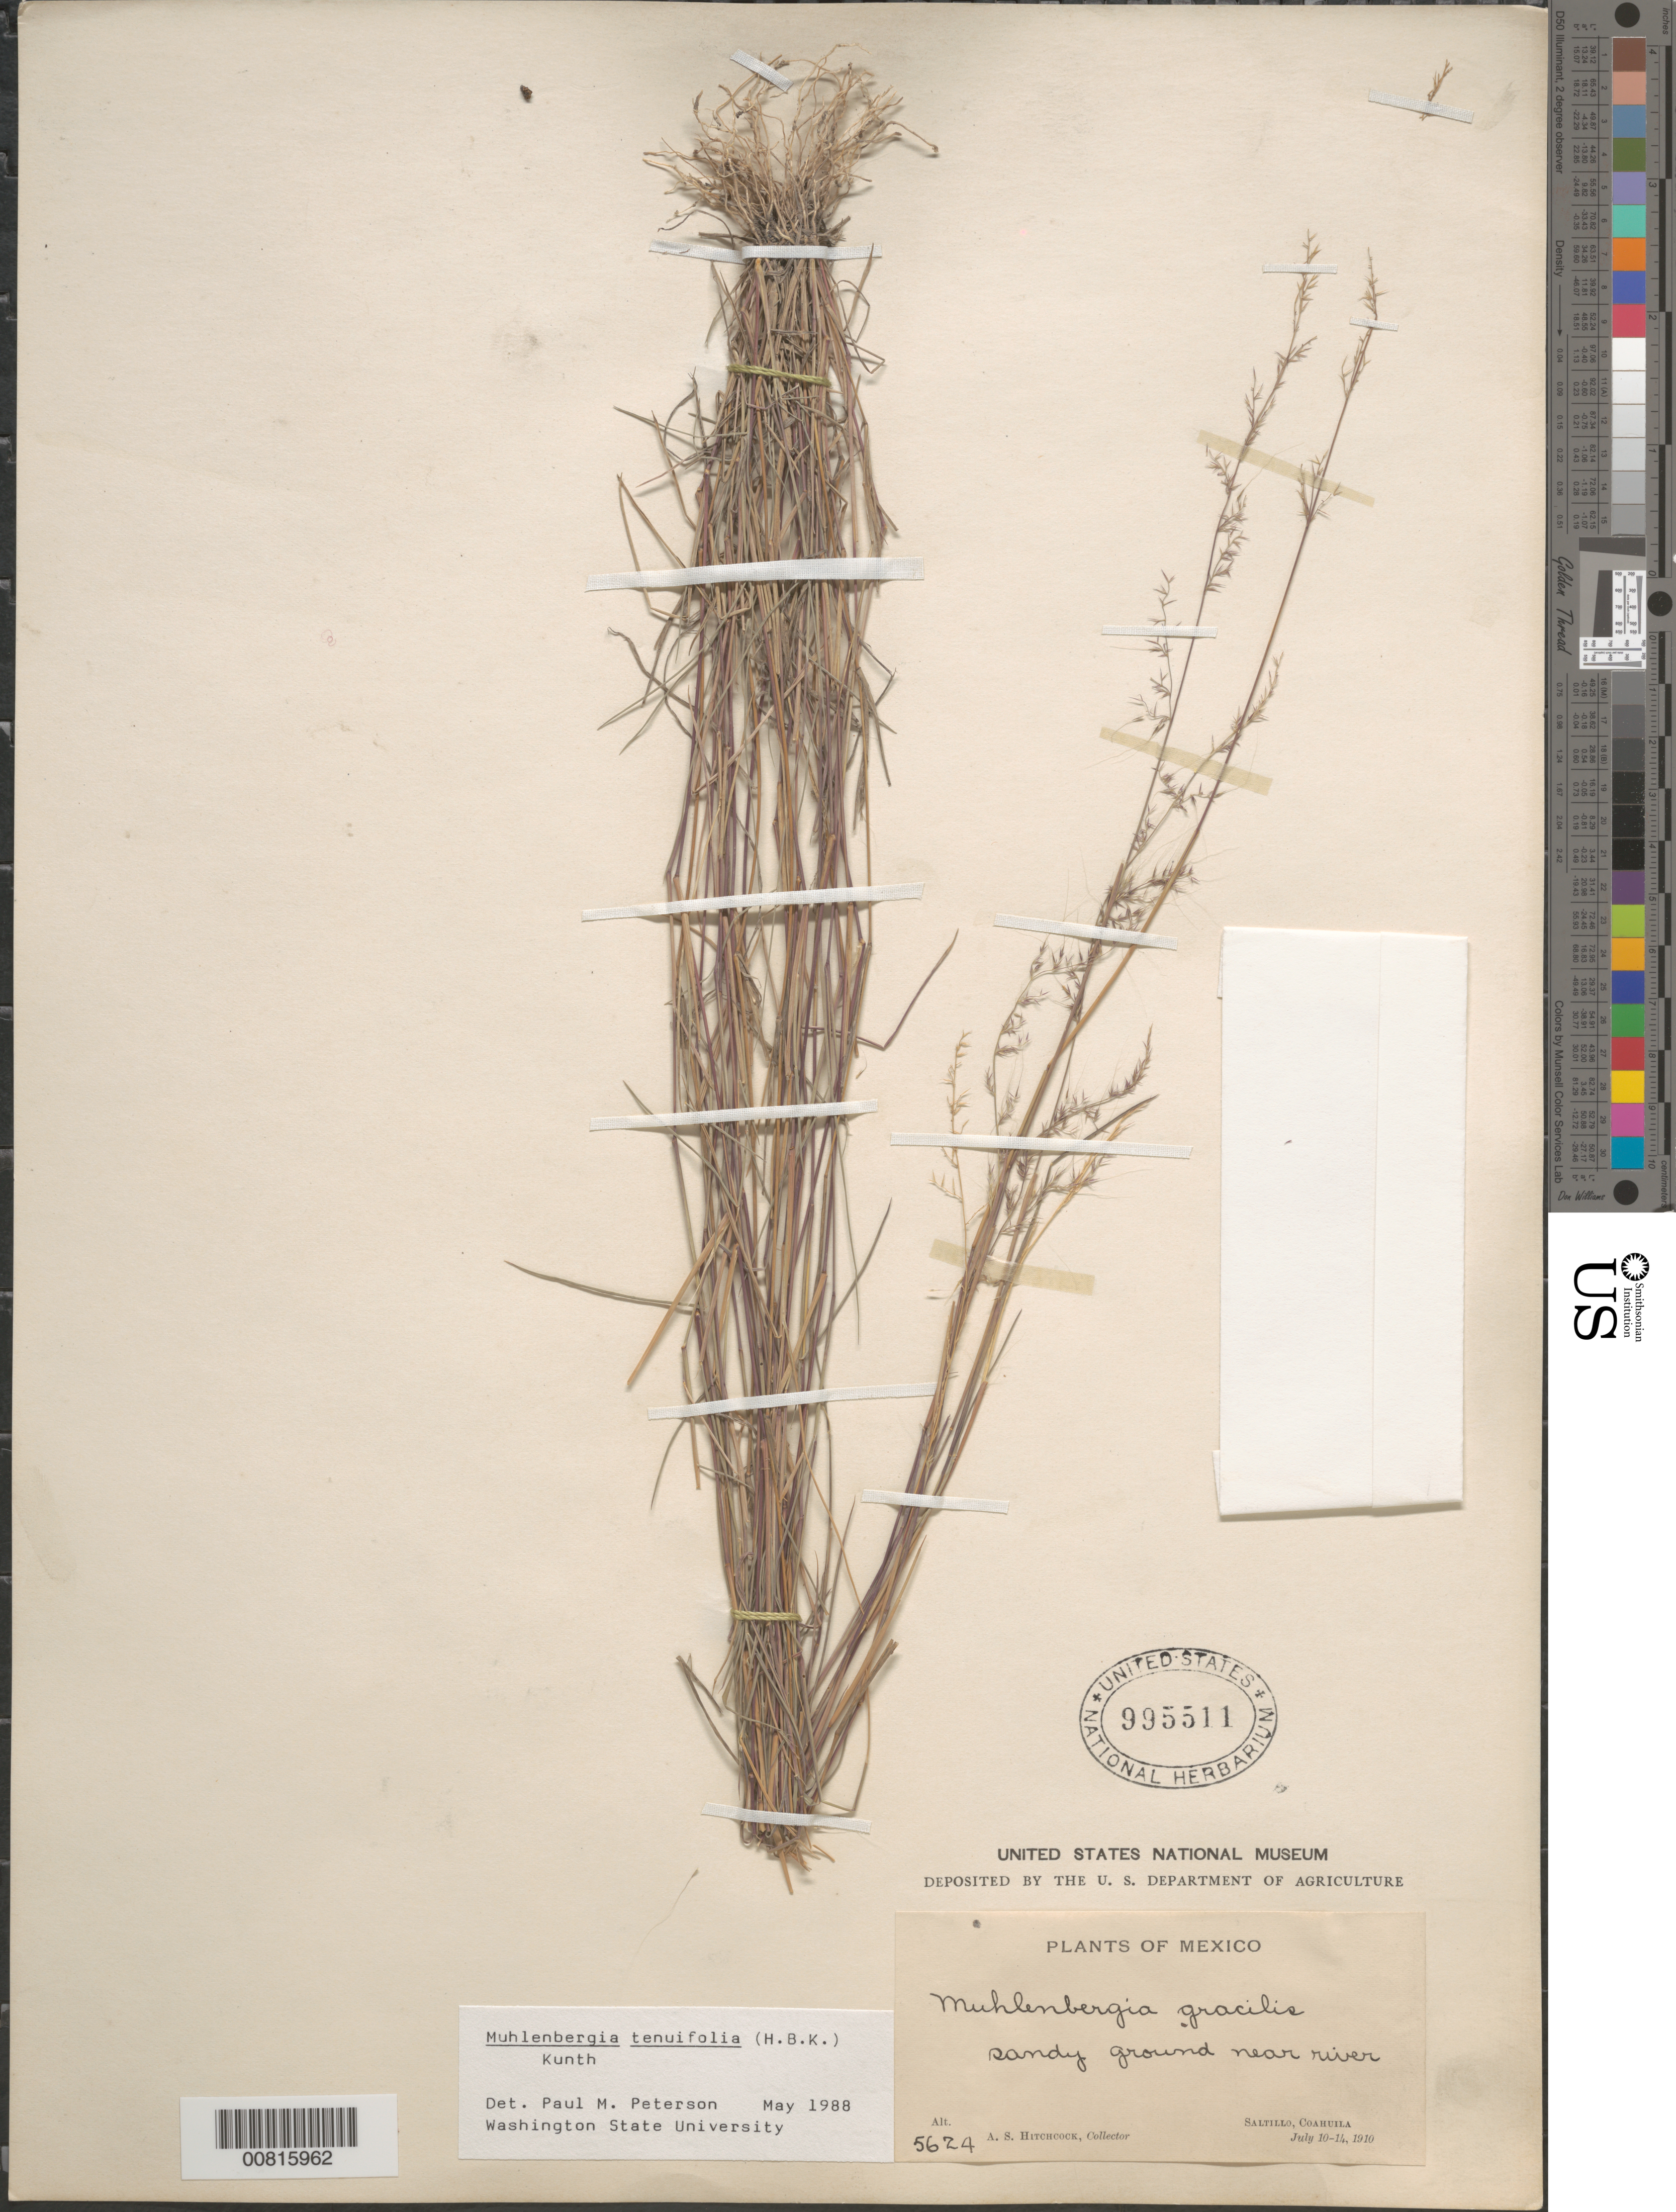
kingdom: Plantae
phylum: Tracheophyta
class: Liliopsida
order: Poales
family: Poaceae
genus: Muhlenbergia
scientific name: Muhlenbergia tenuifolia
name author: (Kunth) Kunth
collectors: A. S. Hitchcock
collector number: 5624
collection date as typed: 09 Oct 1910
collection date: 1910-10-09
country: Mexico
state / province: Coahuila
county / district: Saltillo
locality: Saltillo, mpio. Saltillo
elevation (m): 1780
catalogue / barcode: US 995511